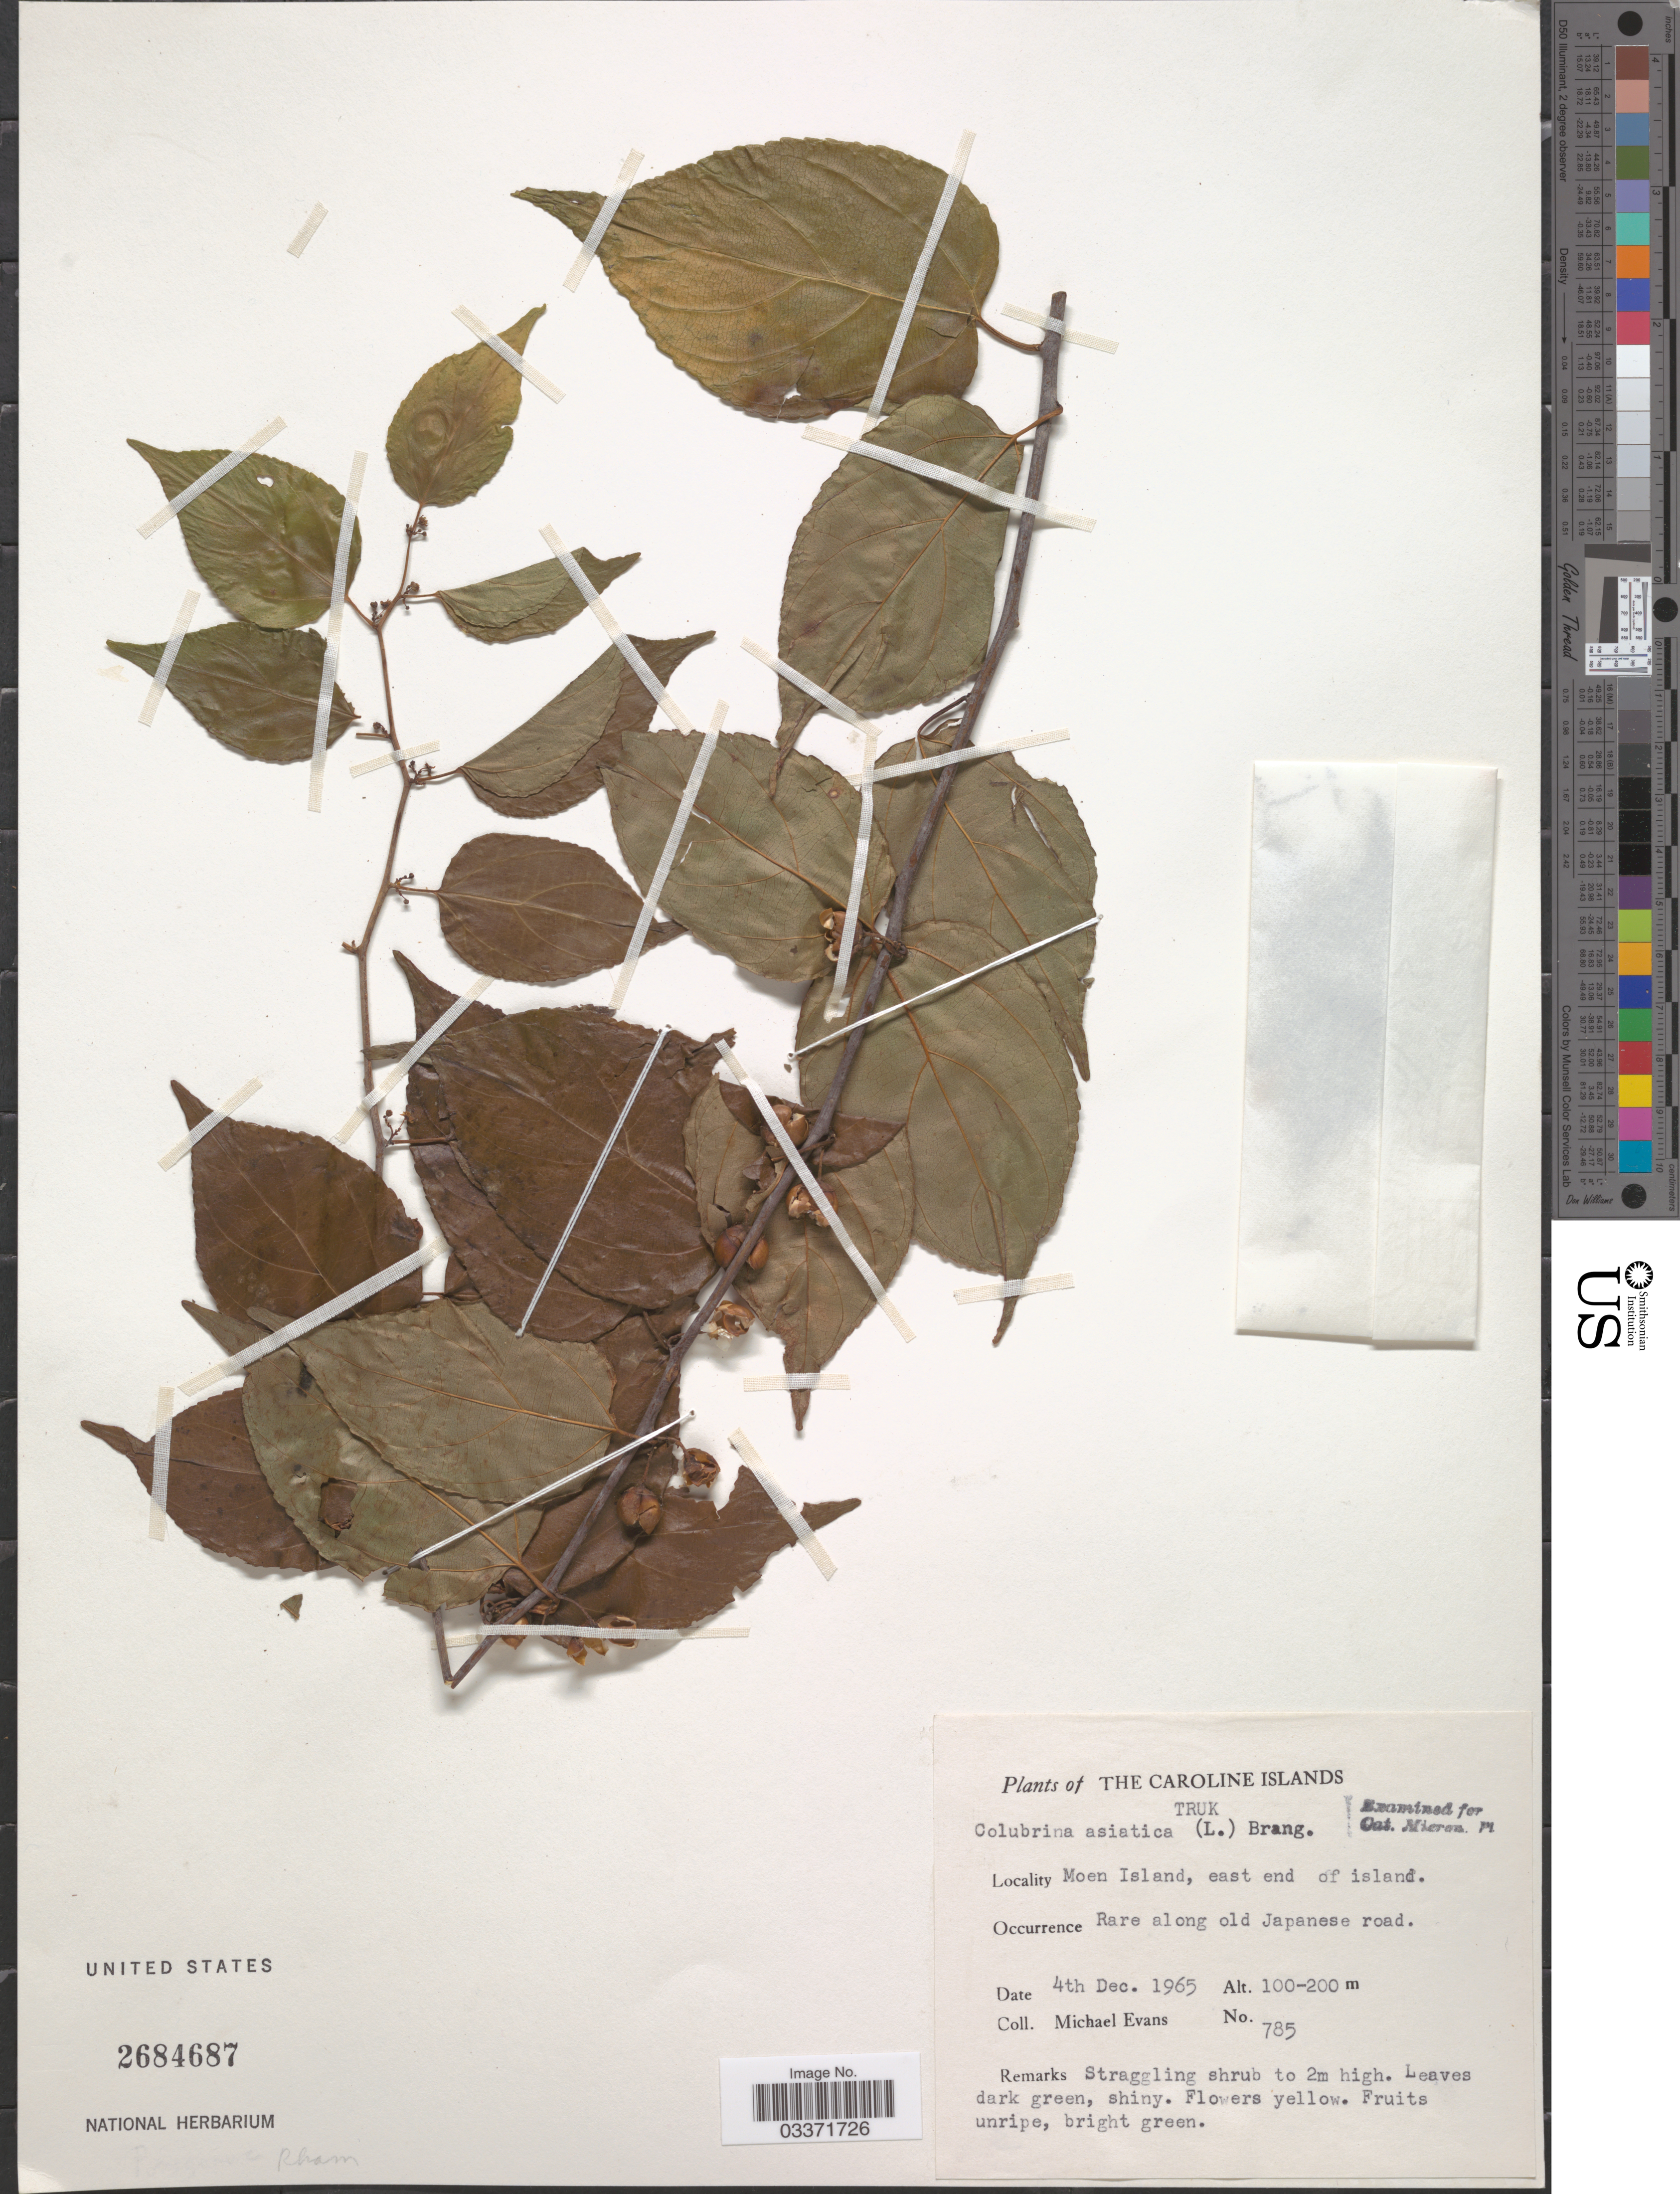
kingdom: Plantae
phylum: Tracheophyta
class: Magnoliopsida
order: Rosales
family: Rhamnaceae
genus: Colubrina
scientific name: Colubrina asiatica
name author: (L.) Brongn.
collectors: M. Evans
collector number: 785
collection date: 1965-12-04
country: Micronesia, Federated States of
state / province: Truk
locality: The Caroline Islands, Truk, Moen Island, east end of island, Rare along old Japanese road.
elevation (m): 100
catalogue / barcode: US 2684687